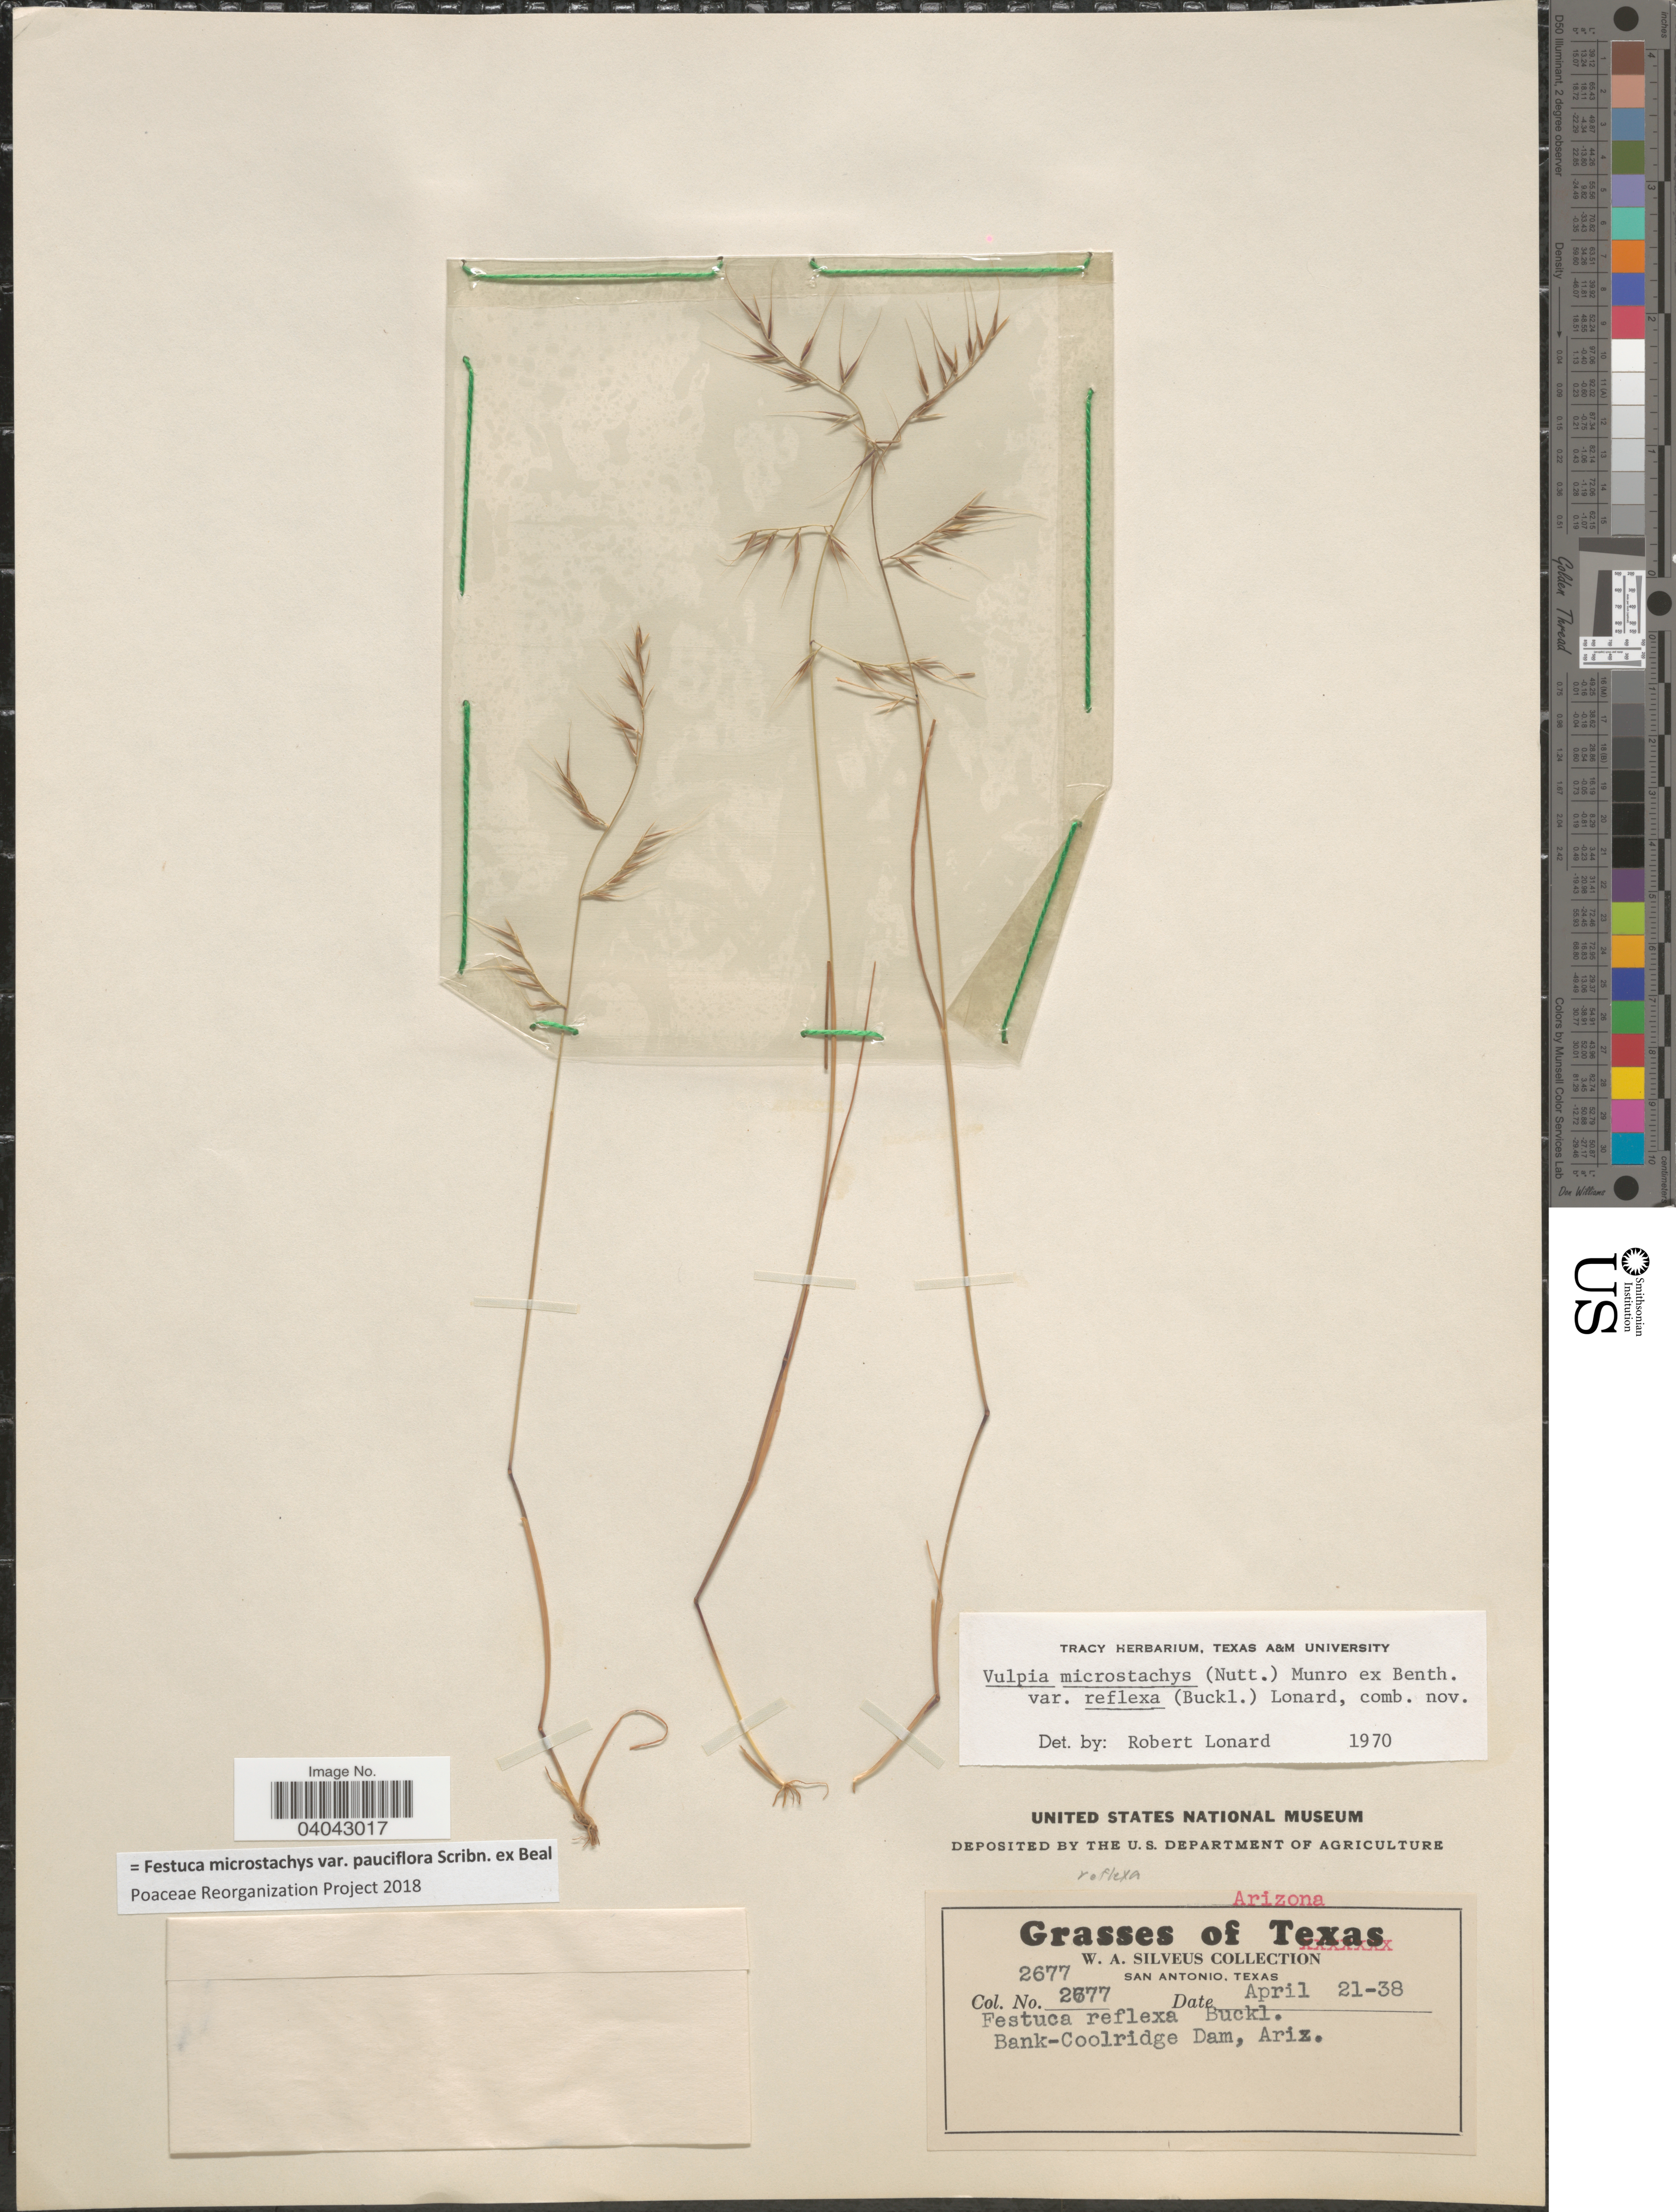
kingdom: Plantae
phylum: Tracheophyta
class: Liliopsida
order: Poales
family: Poaceae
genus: Festuca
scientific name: Festuca microstachys var. pauciflora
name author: Scribn. ex W.J. Beal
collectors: W. Silveus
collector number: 2677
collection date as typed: Transcribed d/m/y: 21/4/38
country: United States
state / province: Arizona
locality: Bank-Coolridge Dam.